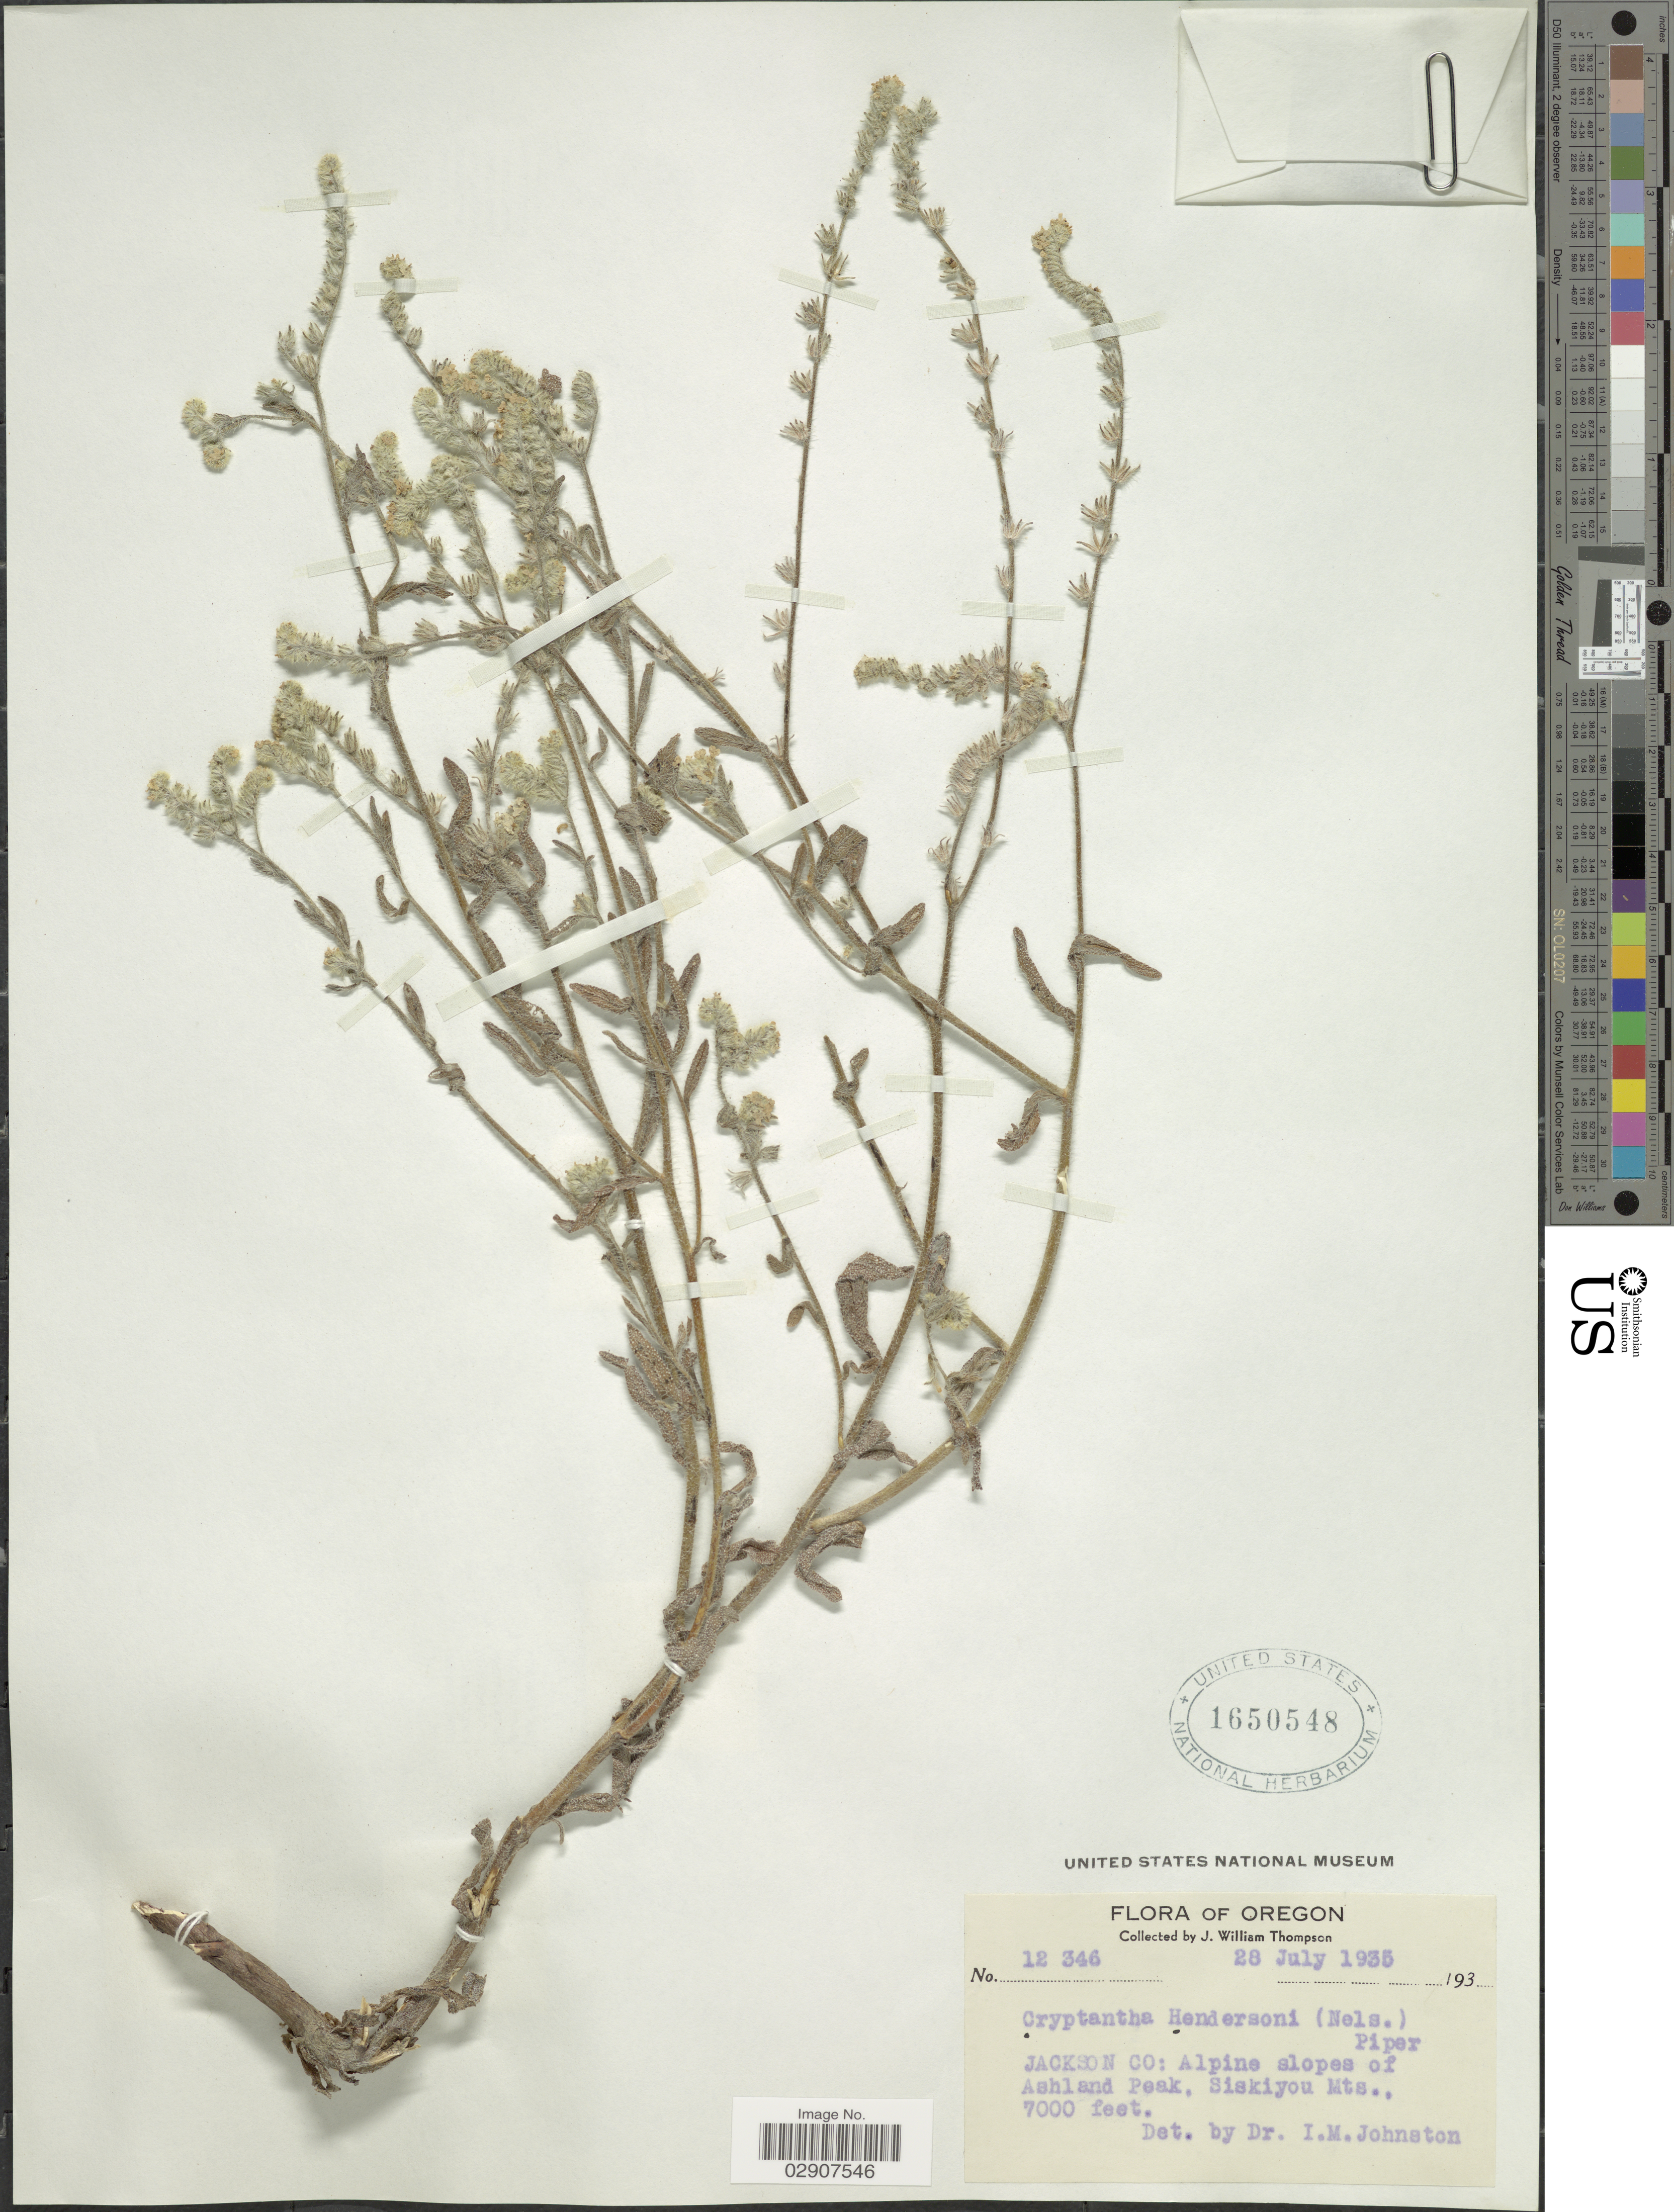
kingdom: Plantae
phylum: Tracheophyta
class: Magnoliopsida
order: Boraginales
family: Boraginaceae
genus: Cryptantha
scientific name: Cryptantha hendersonii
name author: (A. Nelson) A. Nelson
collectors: J. W. Thompson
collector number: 12346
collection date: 1935-07-28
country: United States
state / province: Oregon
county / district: Jackson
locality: Jackson Co.: Alpine slopes of Ashland Peak, Siskiyou Mts.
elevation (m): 2134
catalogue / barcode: US 1650548